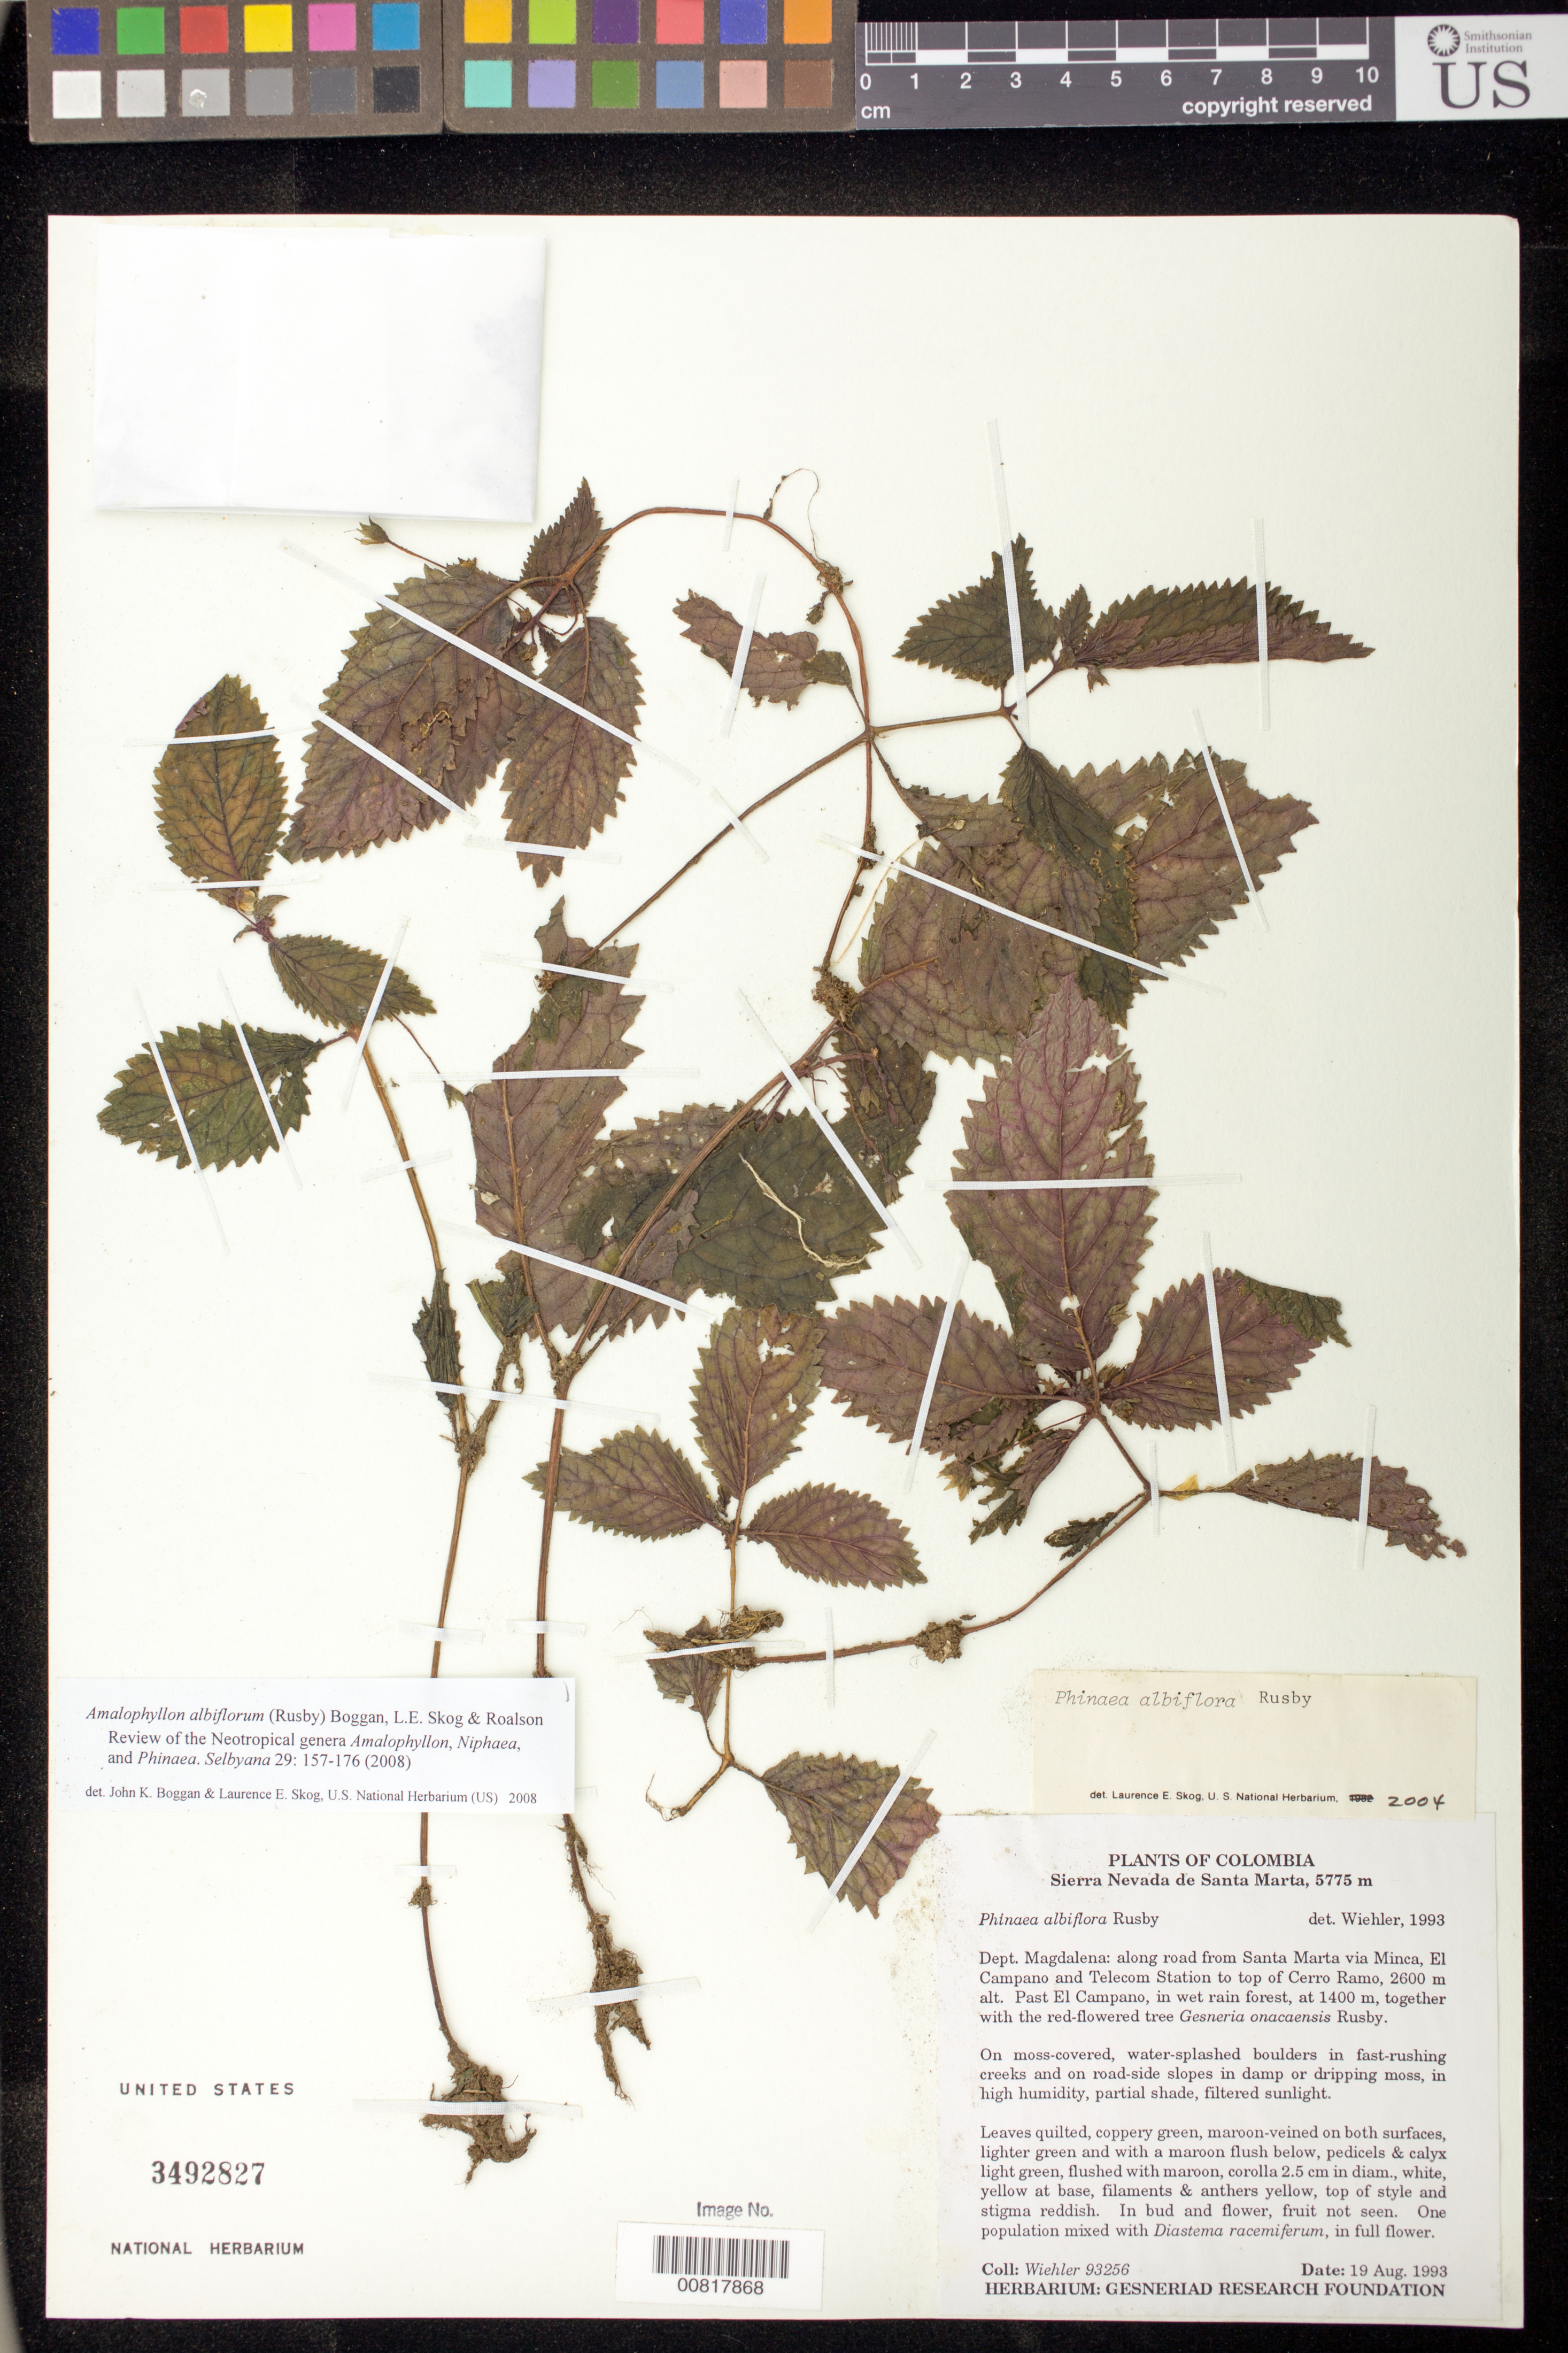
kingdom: Plantae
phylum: Tracheophyta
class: Magnoliopsida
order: Lamiales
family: Gesneriaceae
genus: Amalophyllon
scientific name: Amalophyllon albiflorum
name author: (Rusby) Boggan et al.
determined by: Boggan, J. K.; Skog, L. E.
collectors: H. J. Wiehler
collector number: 93256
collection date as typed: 19 Aug 1993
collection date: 1993-08-19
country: Colombia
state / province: Magdalena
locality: Along road from Santa Marta via Minca, El Campano and Telecom Station to top of Cerro Ramo, 2600 m alt. Past El Campano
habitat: In wet rain forest, at 1400 m, together with the red-flowered tree Gesneria onacaensis Rusby. On moss-covered, water-splashed boulders in fast-rushing creeks and on road-side slopes in damp or dripping moss, in high humidity, partial shade, filtered sunlight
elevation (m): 1400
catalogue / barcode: US 3492827